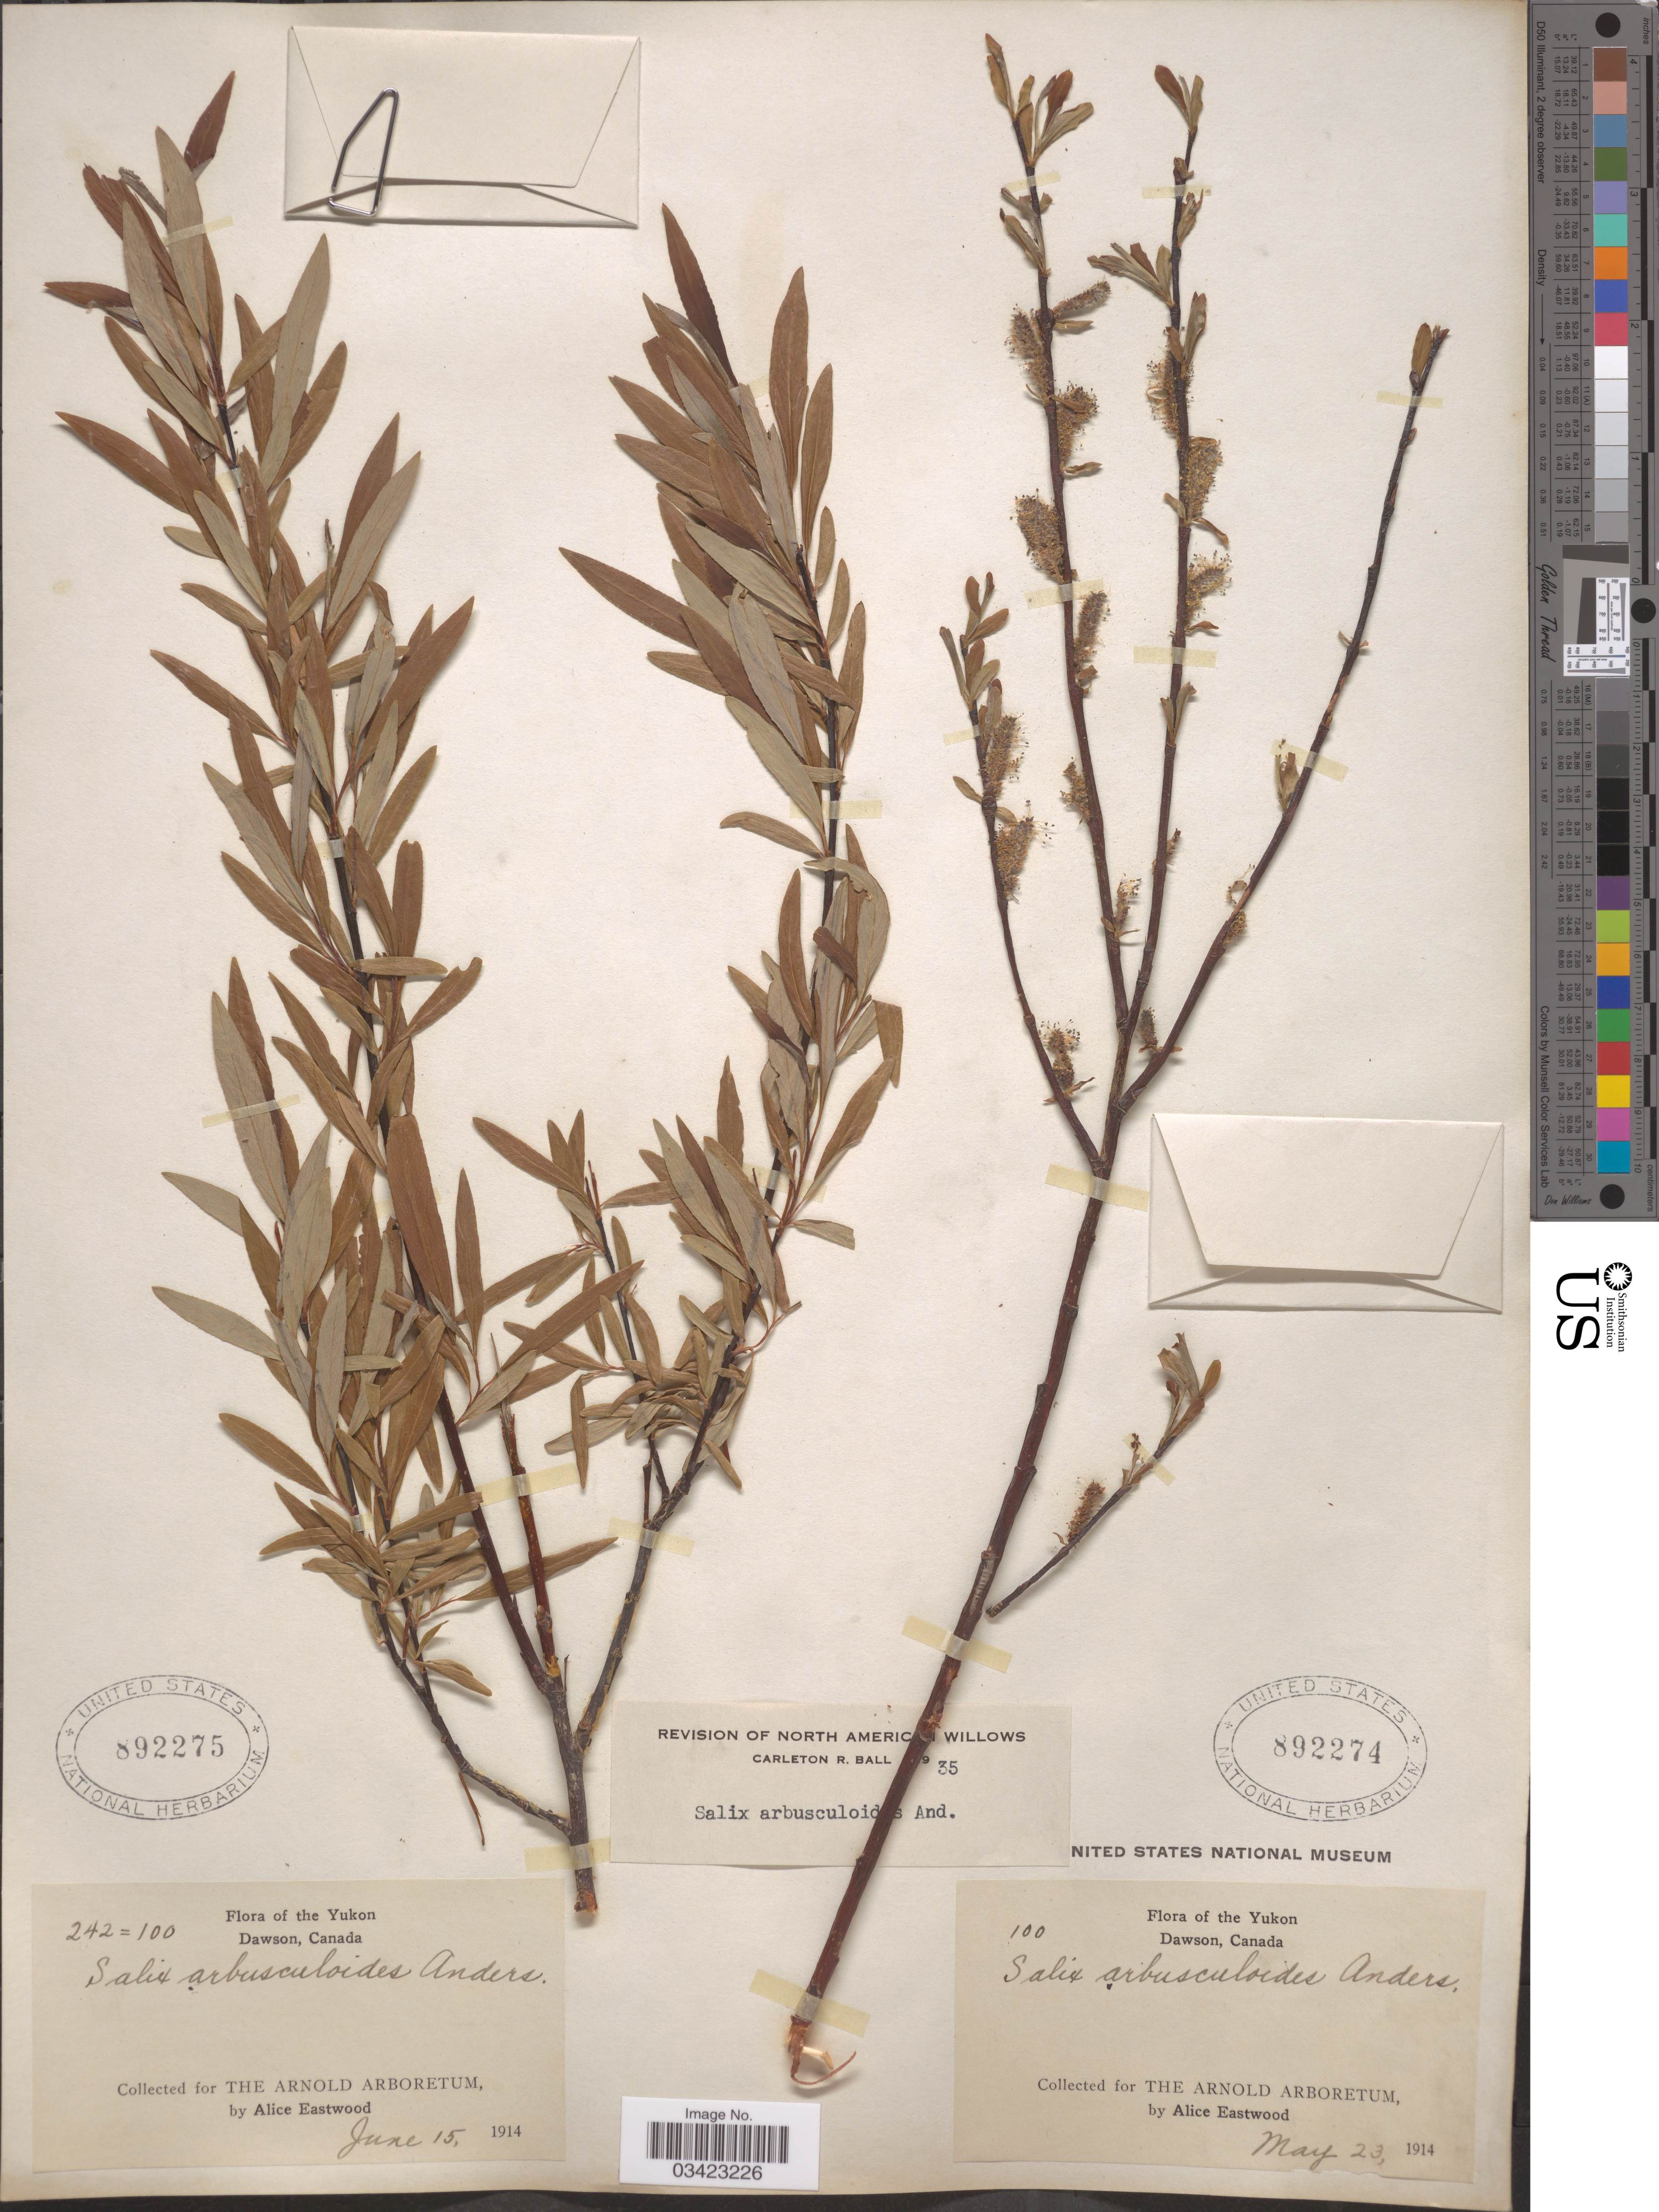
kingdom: Plantae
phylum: Tracheophyta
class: Magnoliopsida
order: Malpighiales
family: Salicaceae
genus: Salix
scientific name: Salix arbusculoides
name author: Andersson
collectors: A. Eastwood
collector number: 100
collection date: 1914-05-23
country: Canada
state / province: Yukon Territory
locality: Yukon. Dawson.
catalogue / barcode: US 892274-2